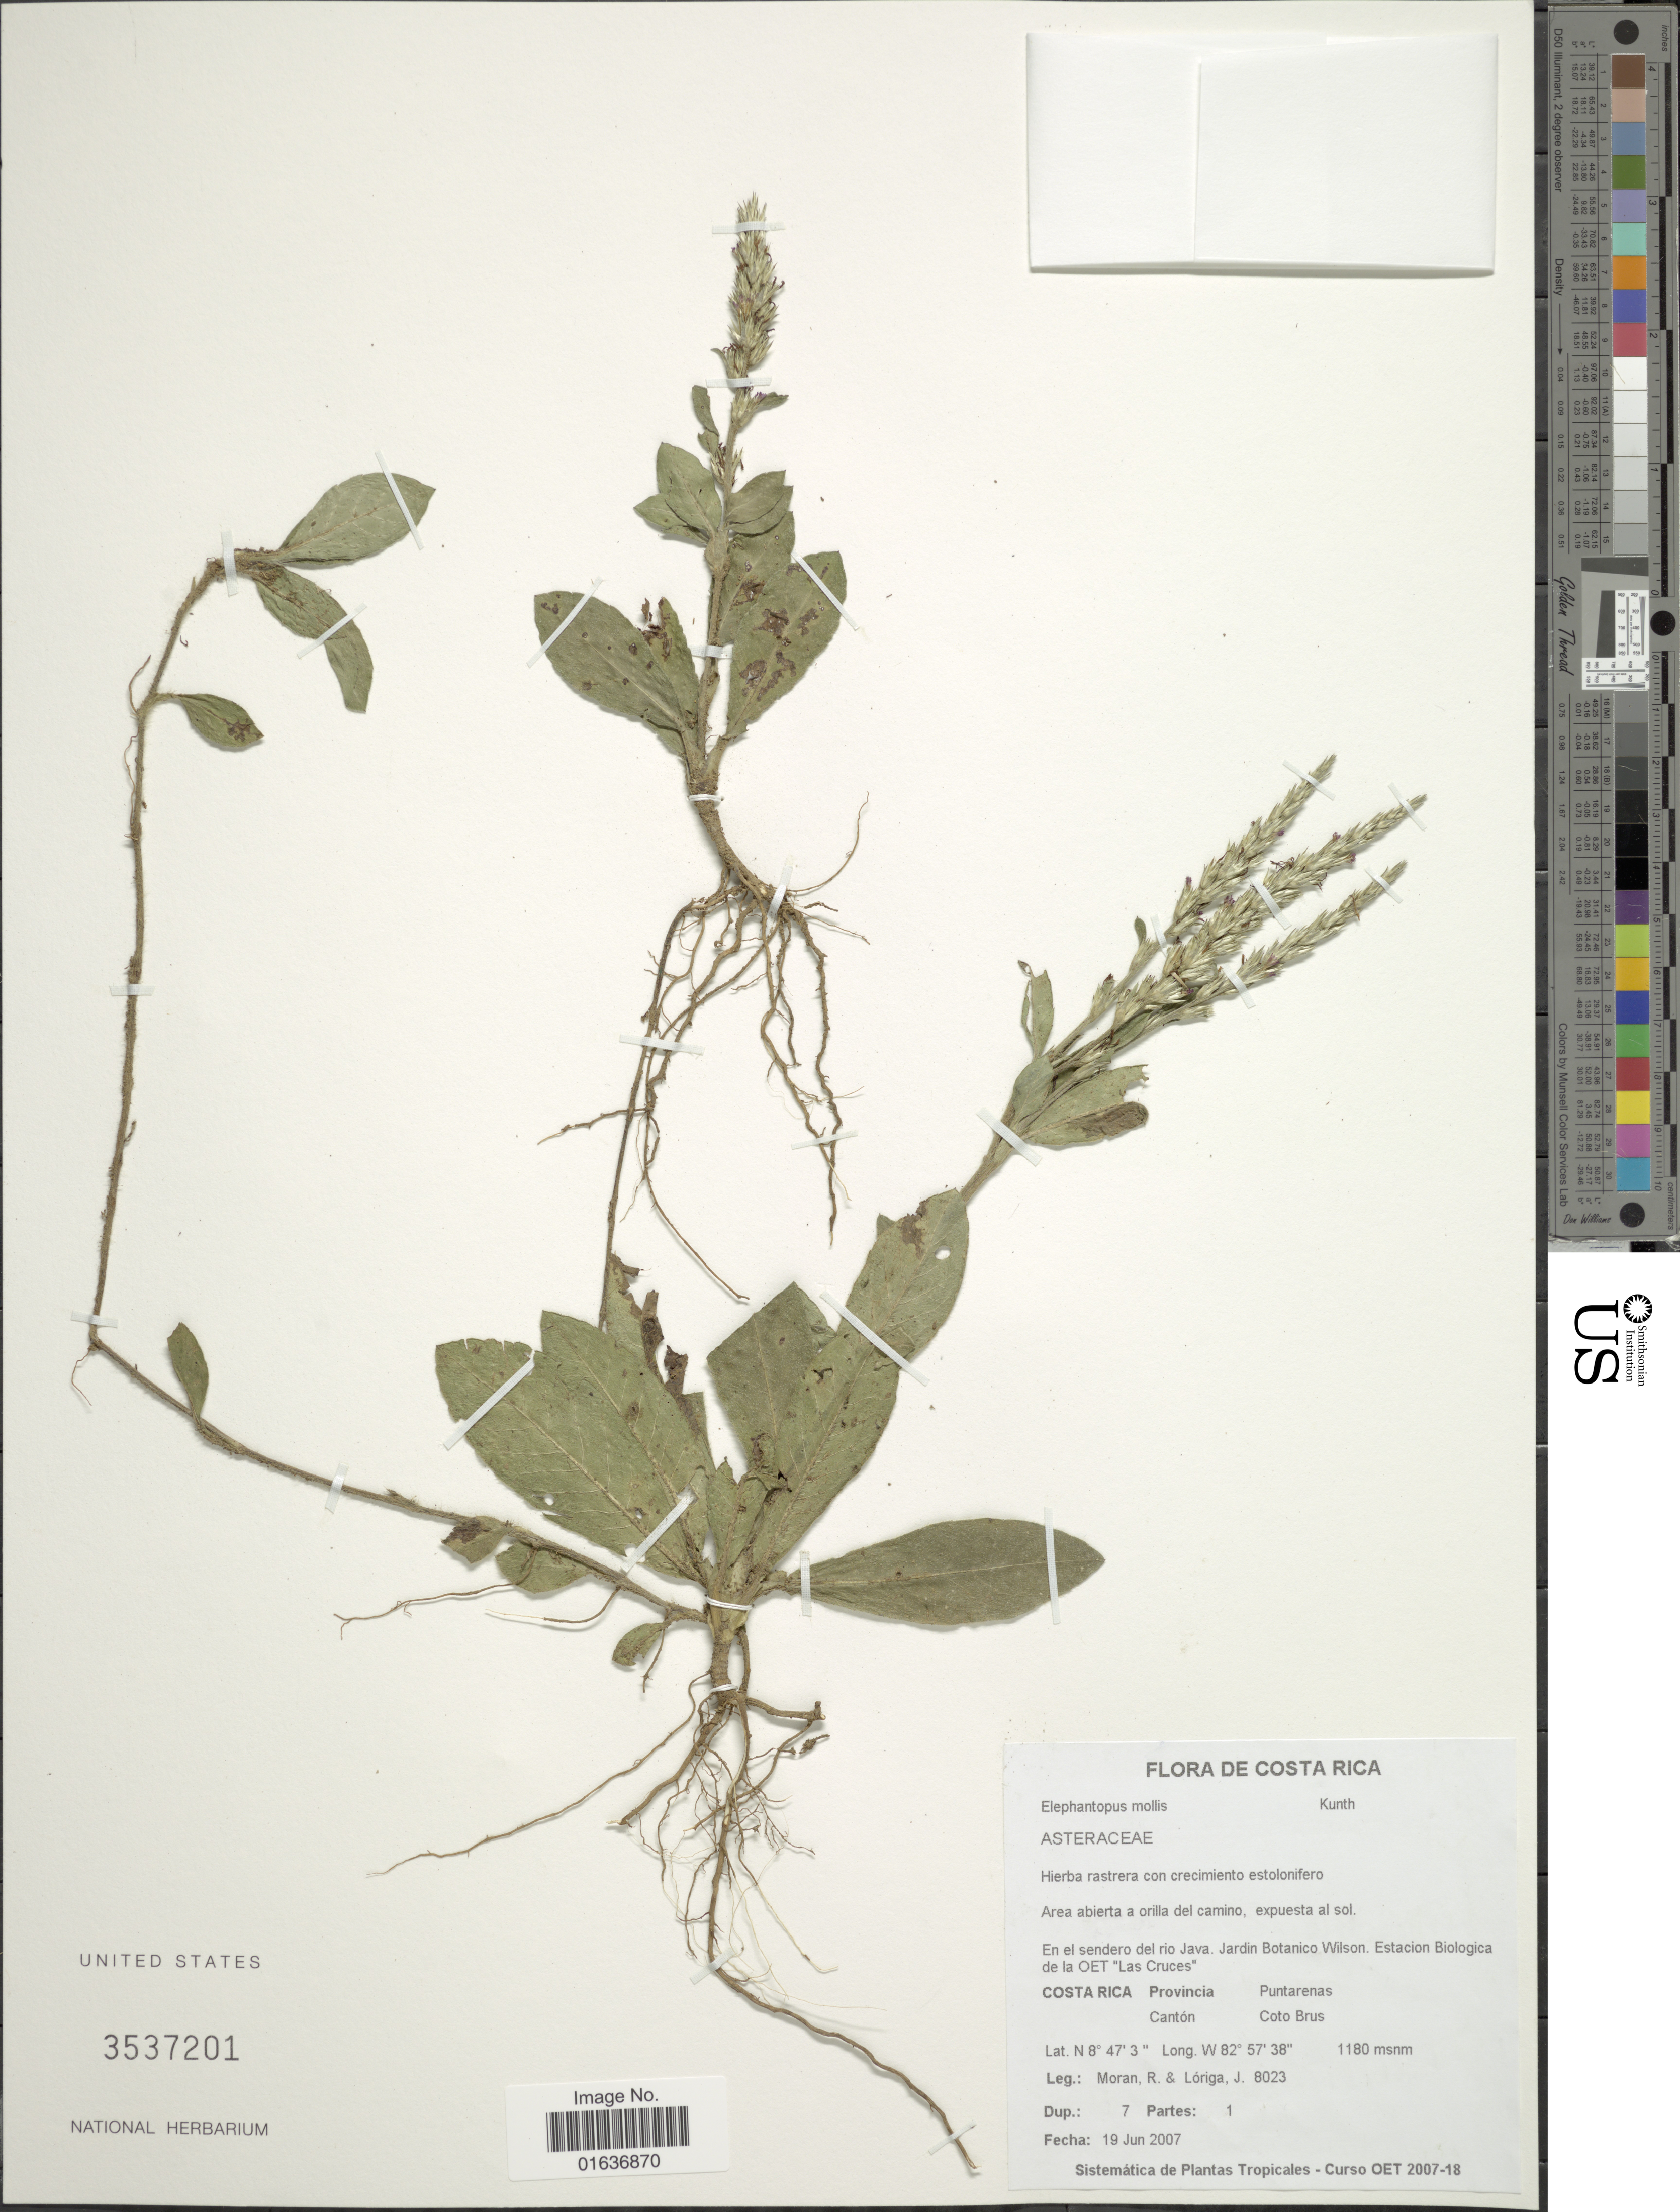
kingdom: Plantae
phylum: Tracheophyta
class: Magnoliopsida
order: Asterales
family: Asteraceae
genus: Elephantopus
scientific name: Elephantopus mollis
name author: Kunth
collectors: R. Moran & J. Lóriga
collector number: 8023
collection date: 2007-06-19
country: Costa Rica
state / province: Puntarenas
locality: Area abierta a orilla del camino, expuesta al sol, en el sendero del rio Java, Jardin Botanico Wilson, Estacion Biologica de la OET "Las Cruces", Cantón, Coto Brus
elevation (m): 1180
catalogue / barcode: US 3537201